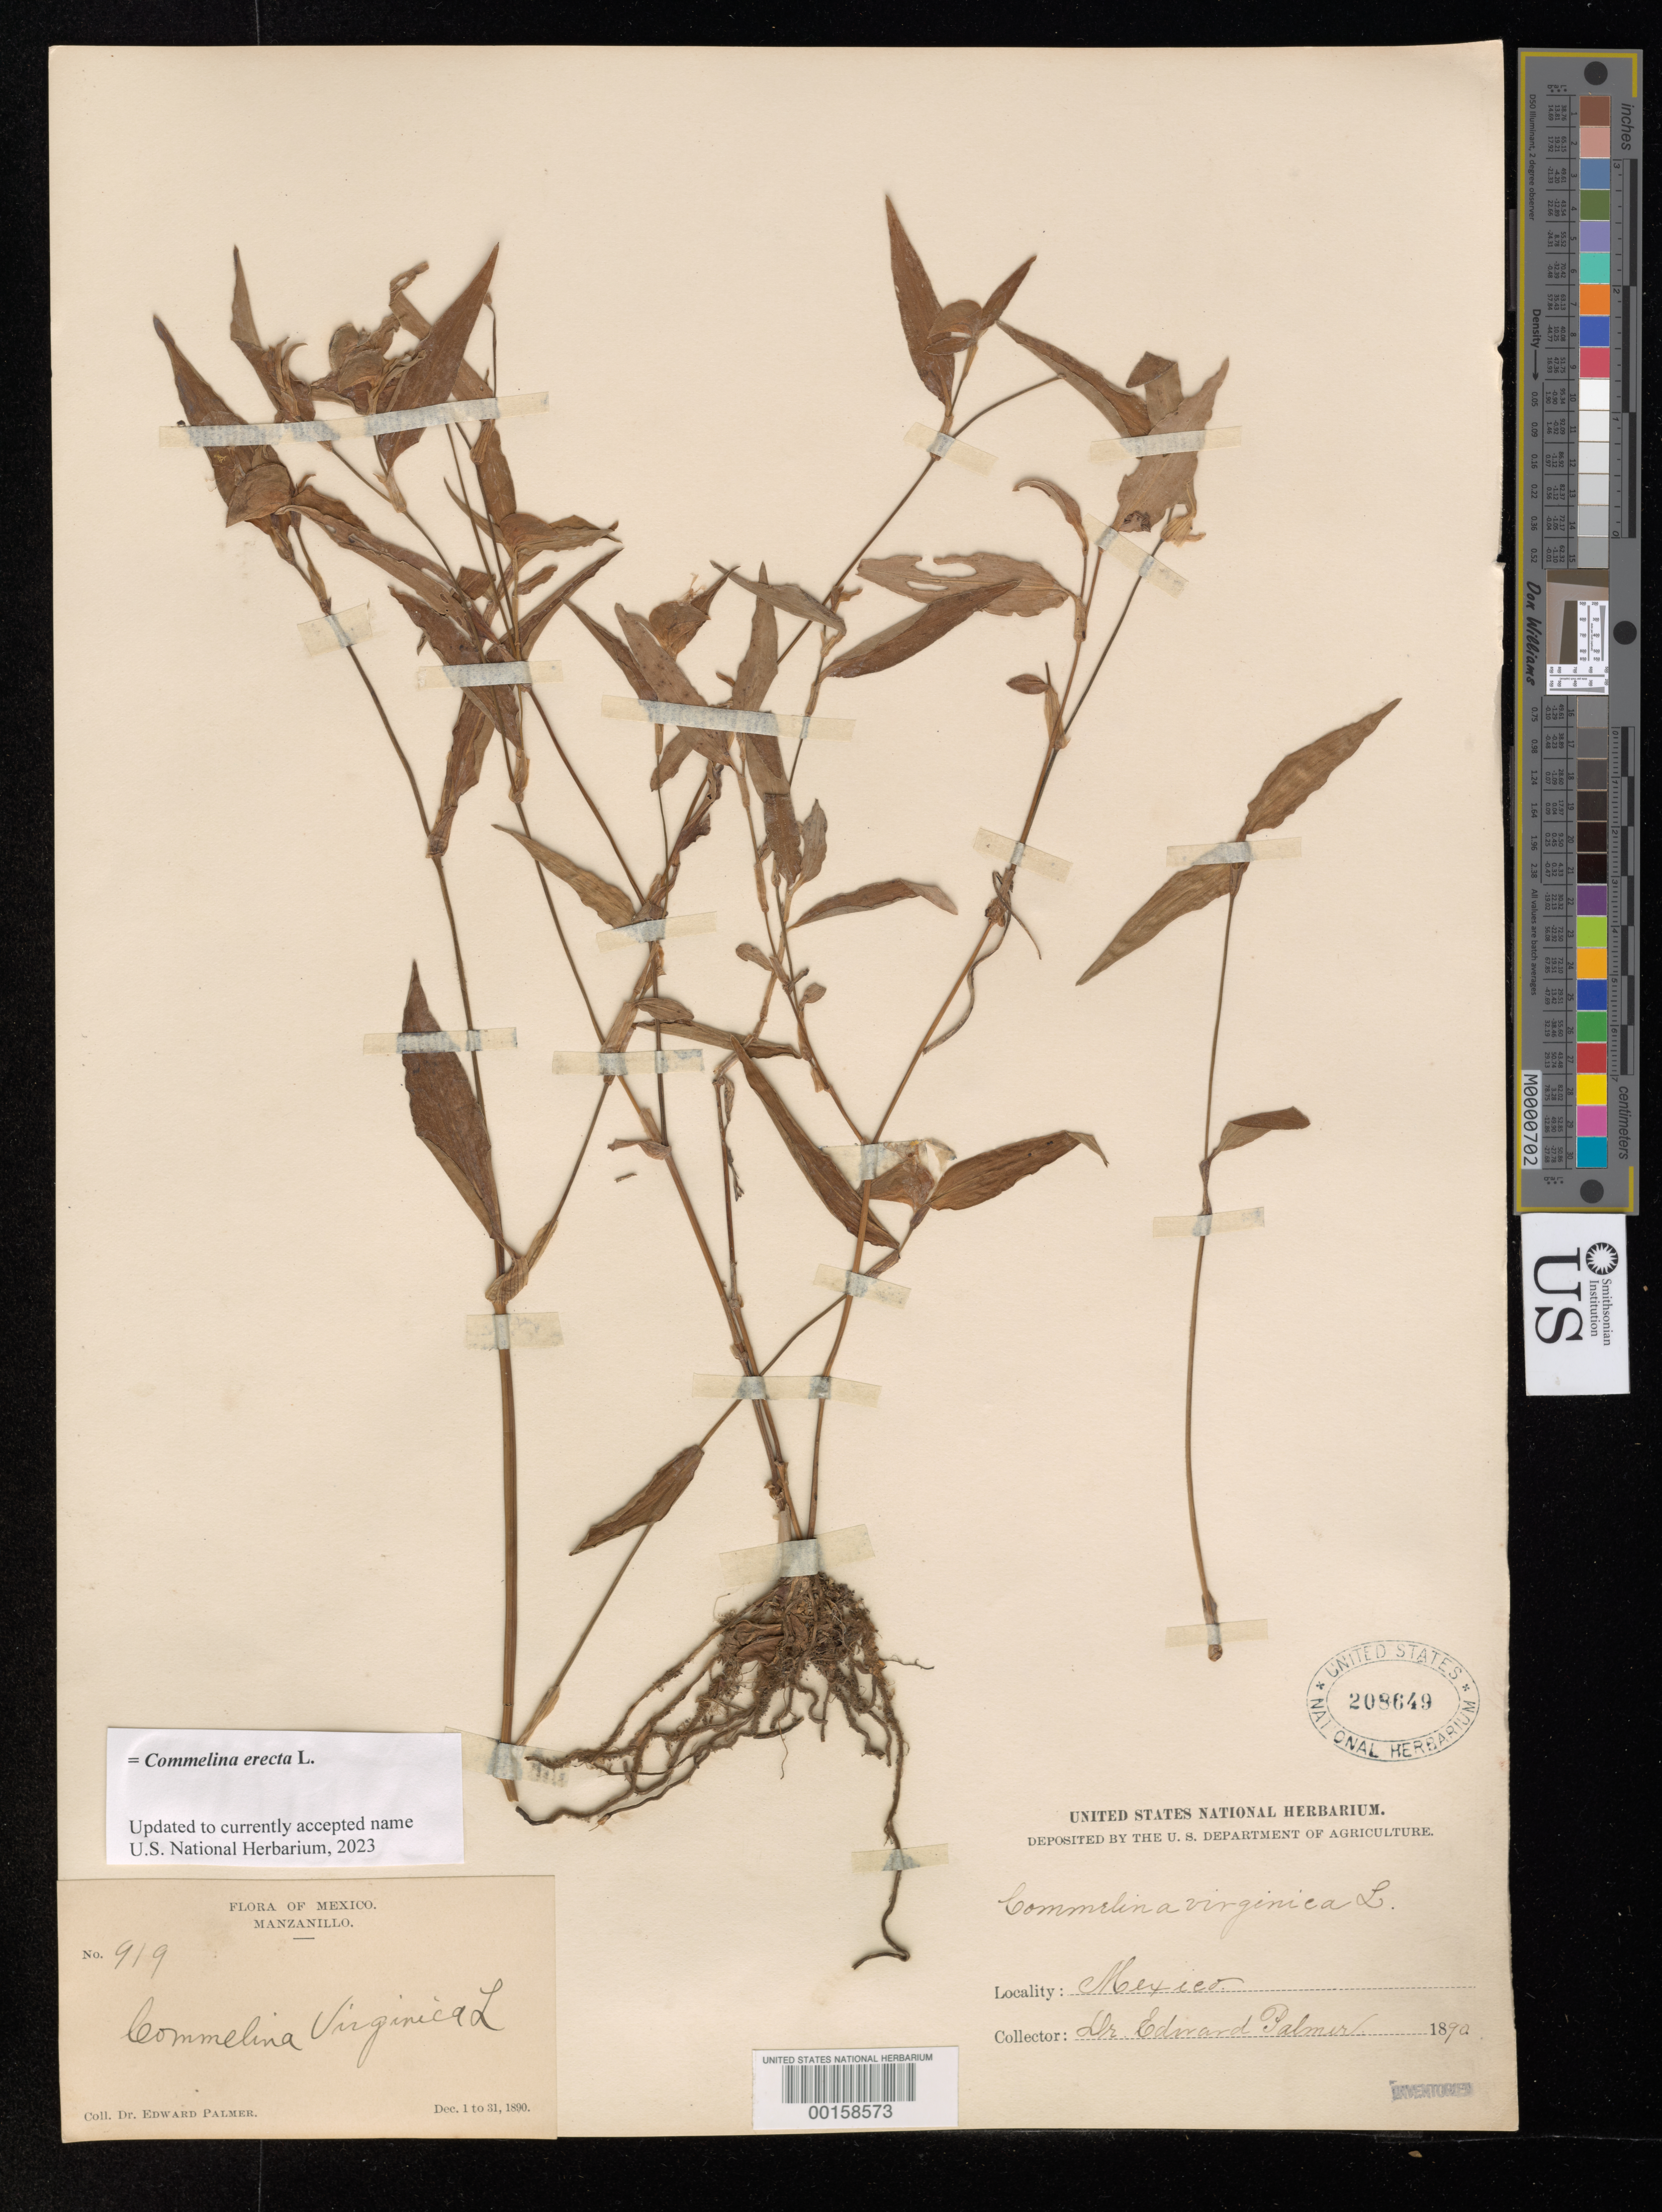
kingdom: Plantae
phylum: Tracheophyta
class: Liliopsida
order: Commelinales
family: Commelinaceae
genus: Commelina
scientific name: Commelina erecta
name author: L.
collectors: E. Palmer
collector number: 919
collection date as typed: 01 Dec 1890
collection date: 1890-12-01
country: Mexico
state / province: Colima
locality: Manzanillo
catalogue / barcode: US 208649